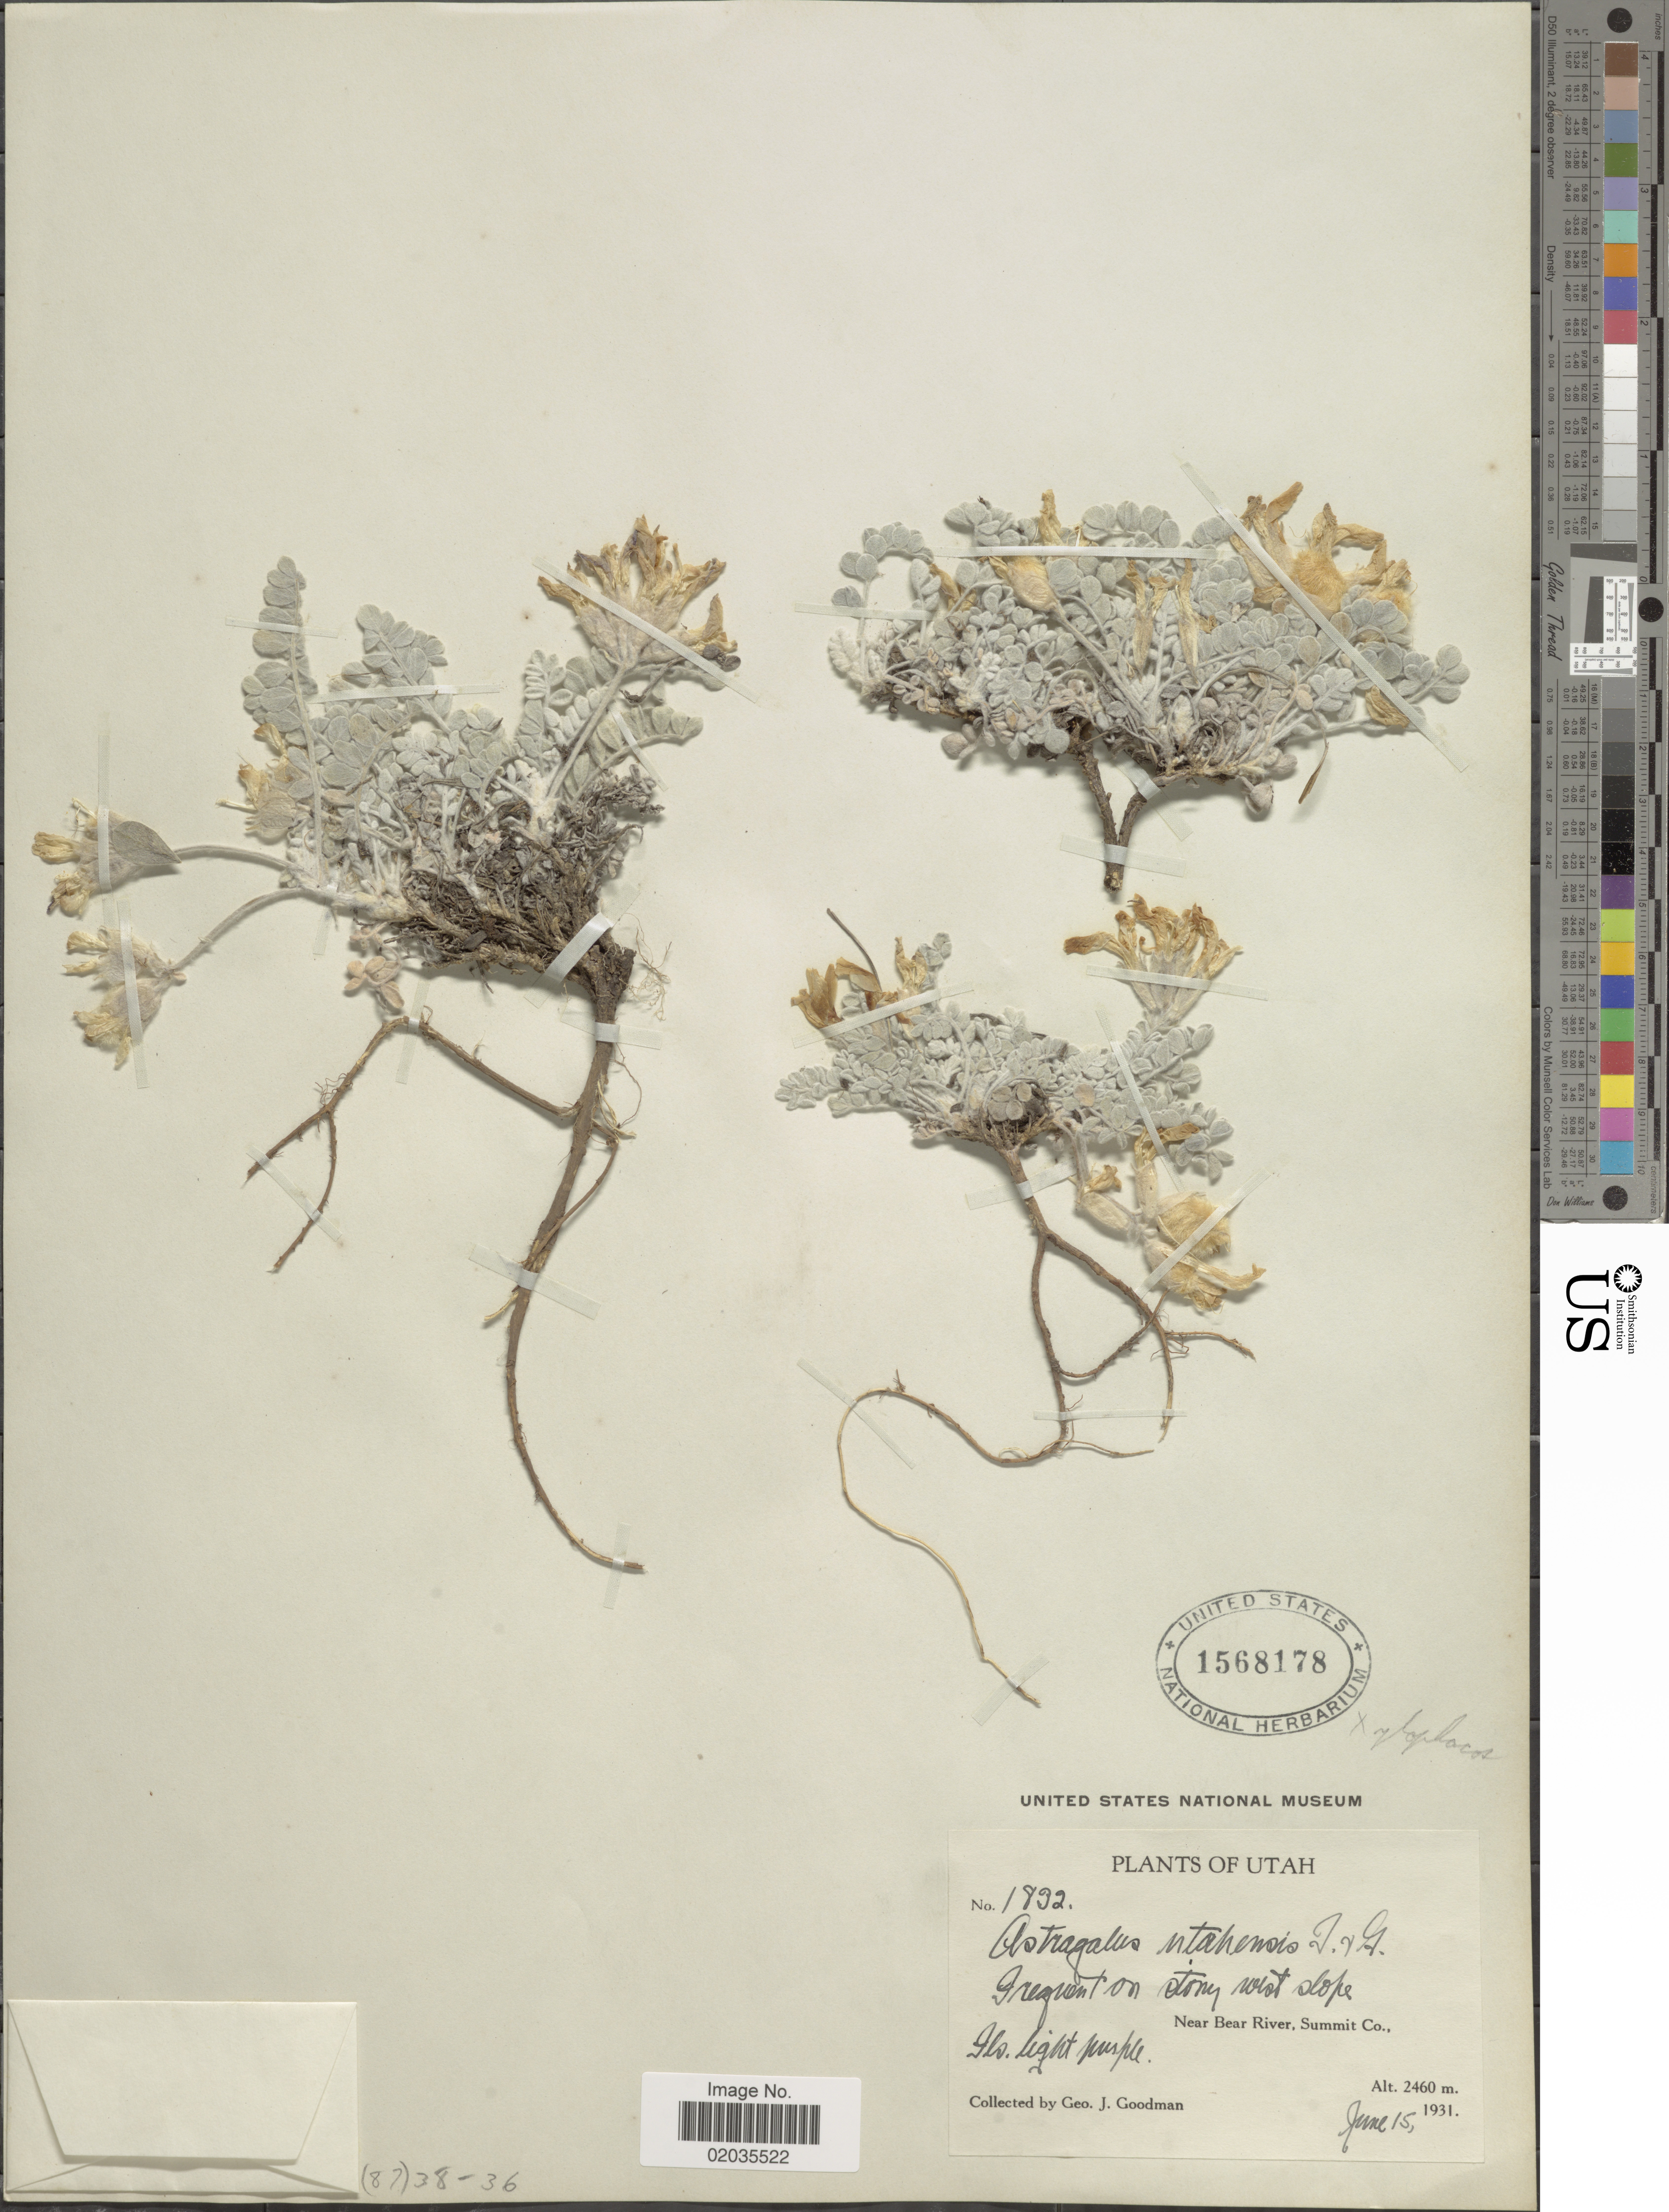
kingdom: Plantae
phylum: Tracheophyta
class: Magnoliopsida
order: Fabales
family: Fabaceae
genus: Astragalus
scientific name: Astragalus utahensis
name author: (Torr.) Torr. & A. Gray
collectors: G. J. Goodman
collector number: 1832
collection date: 1931-06-15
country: United States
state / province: Utah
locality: Near Bear River, Summit Co.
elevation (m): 2460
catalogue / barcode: US 1568178